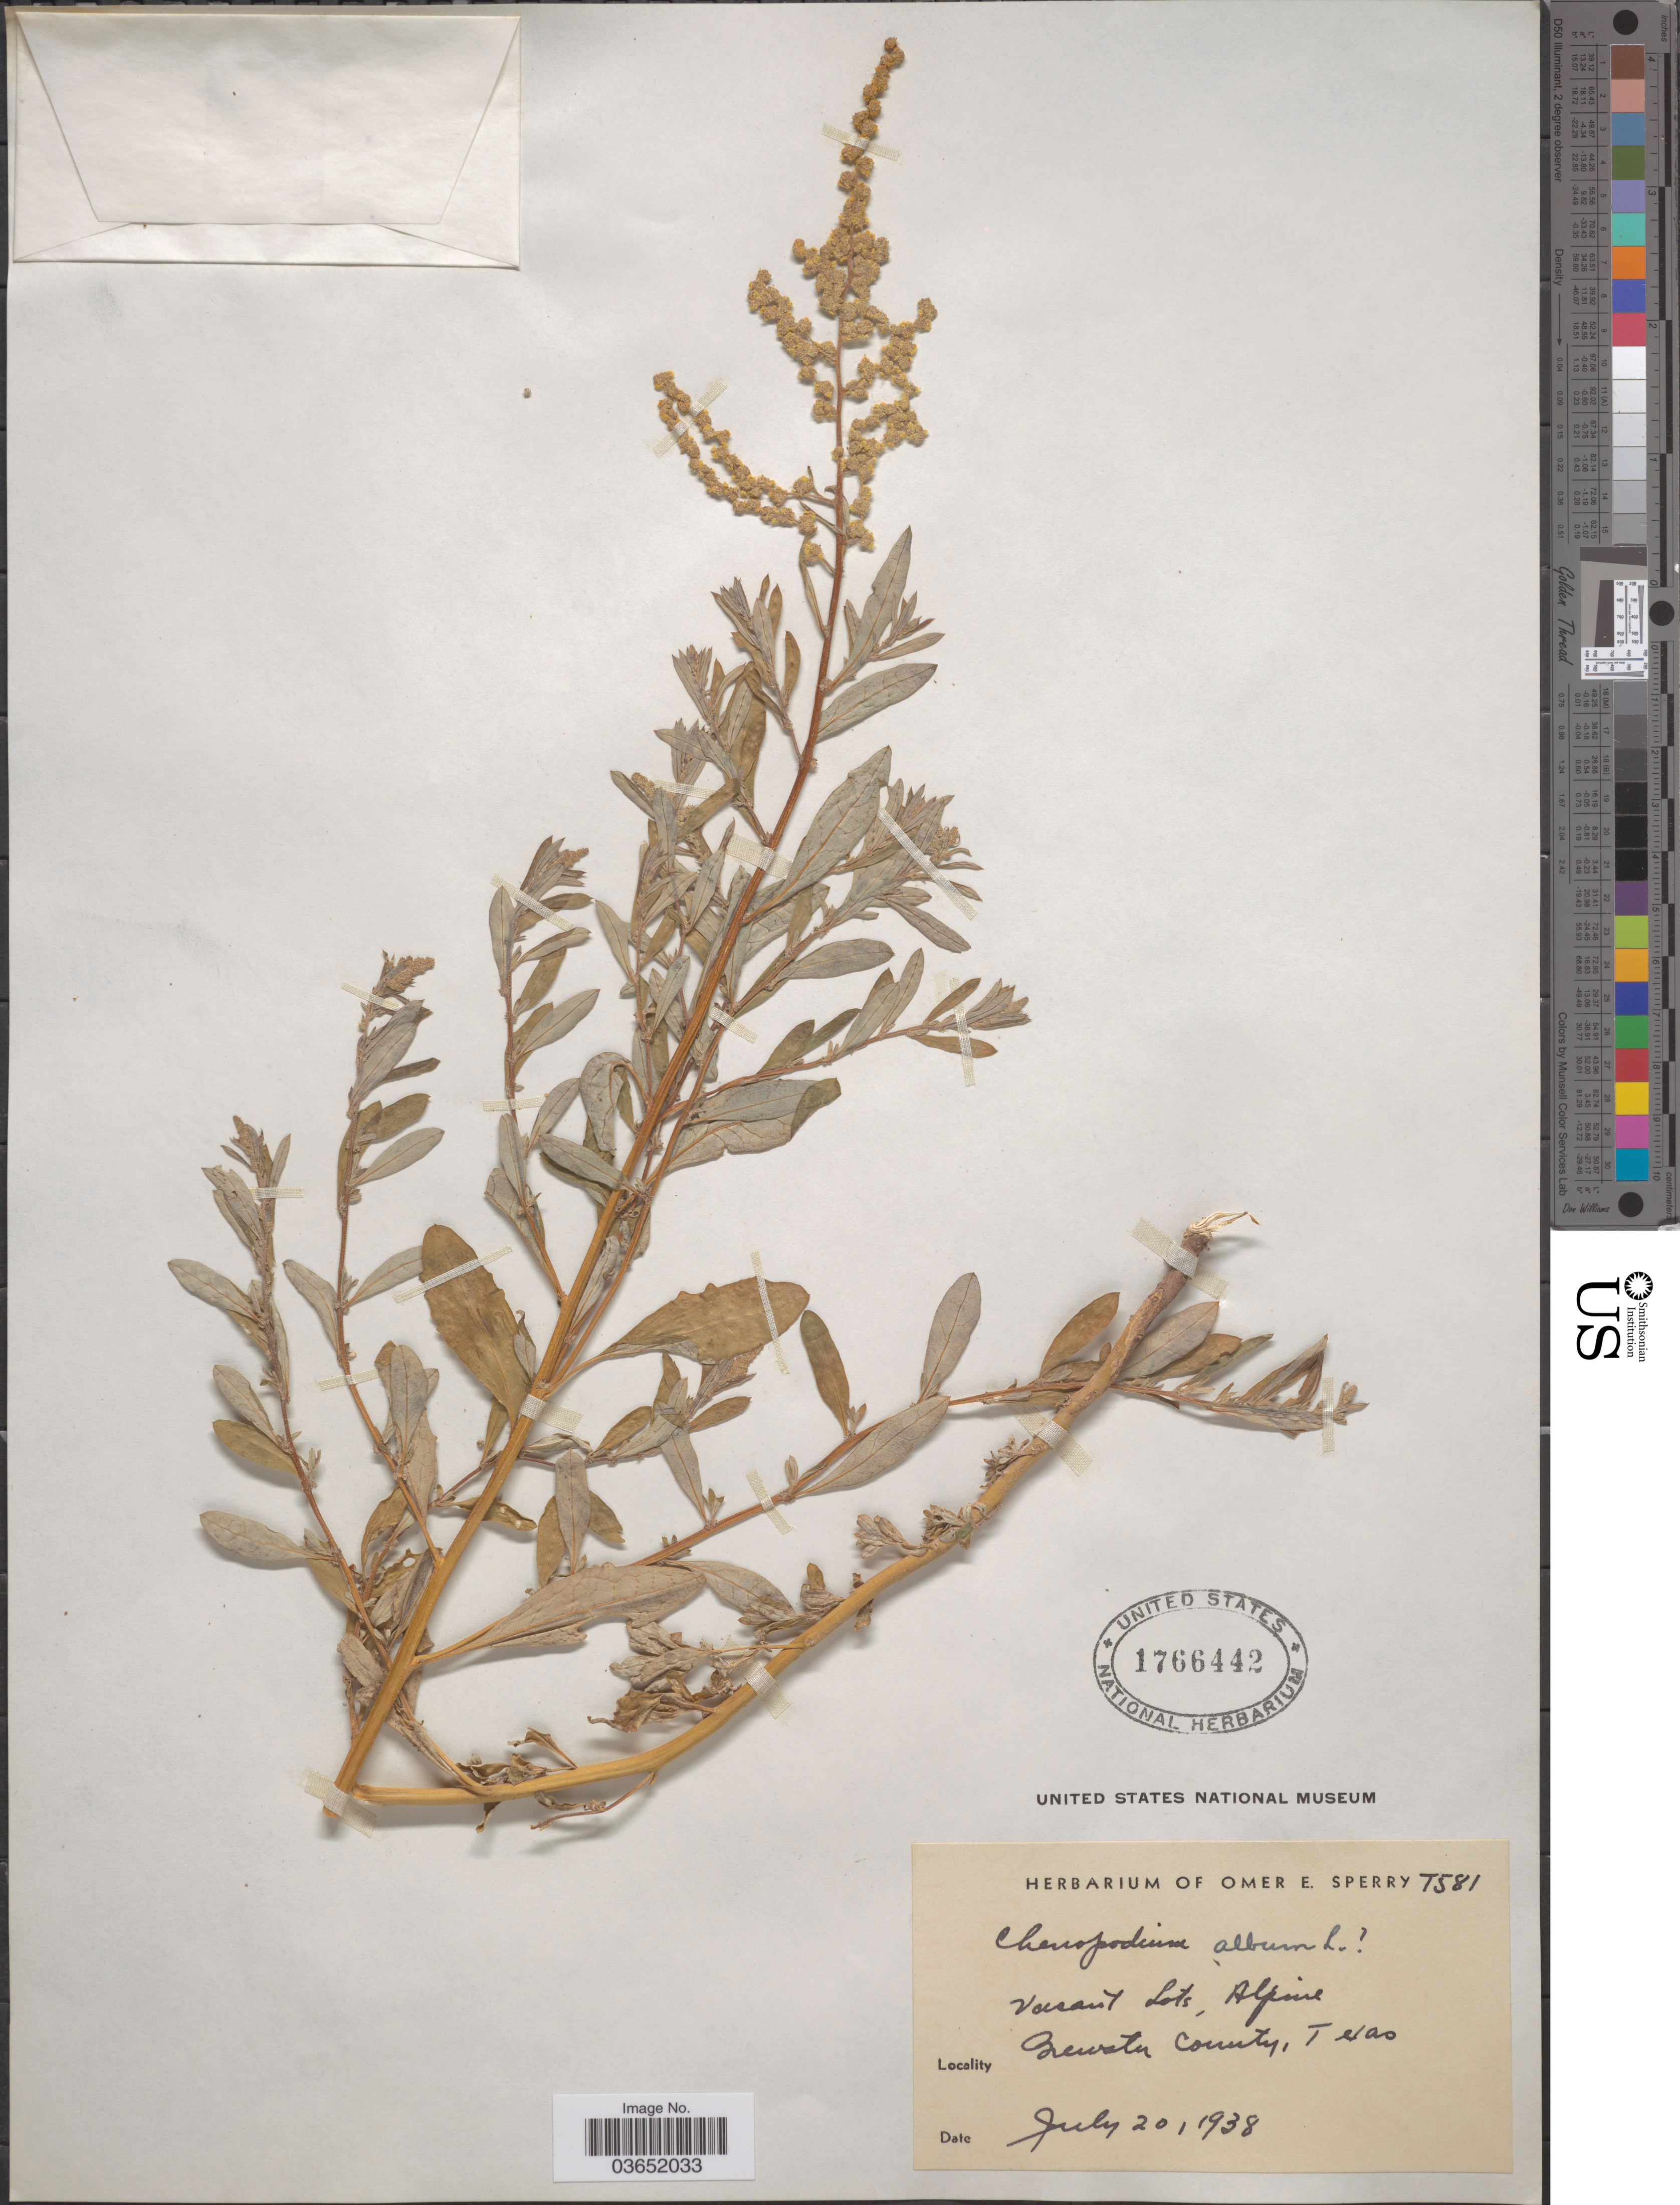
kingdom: Plantae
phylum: Tracheophyta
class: Magnoliopsida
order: Caryophyllales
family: Amaranthaceae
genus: Chenopodium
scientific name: Chenopodium album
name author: L.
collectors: ex. herb. Omer E. Sperry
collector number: T581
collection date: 1938-07-20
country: United States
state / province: Texas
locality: Vacant Lots, Alpine. Brewster County.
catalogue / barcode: US 1766442